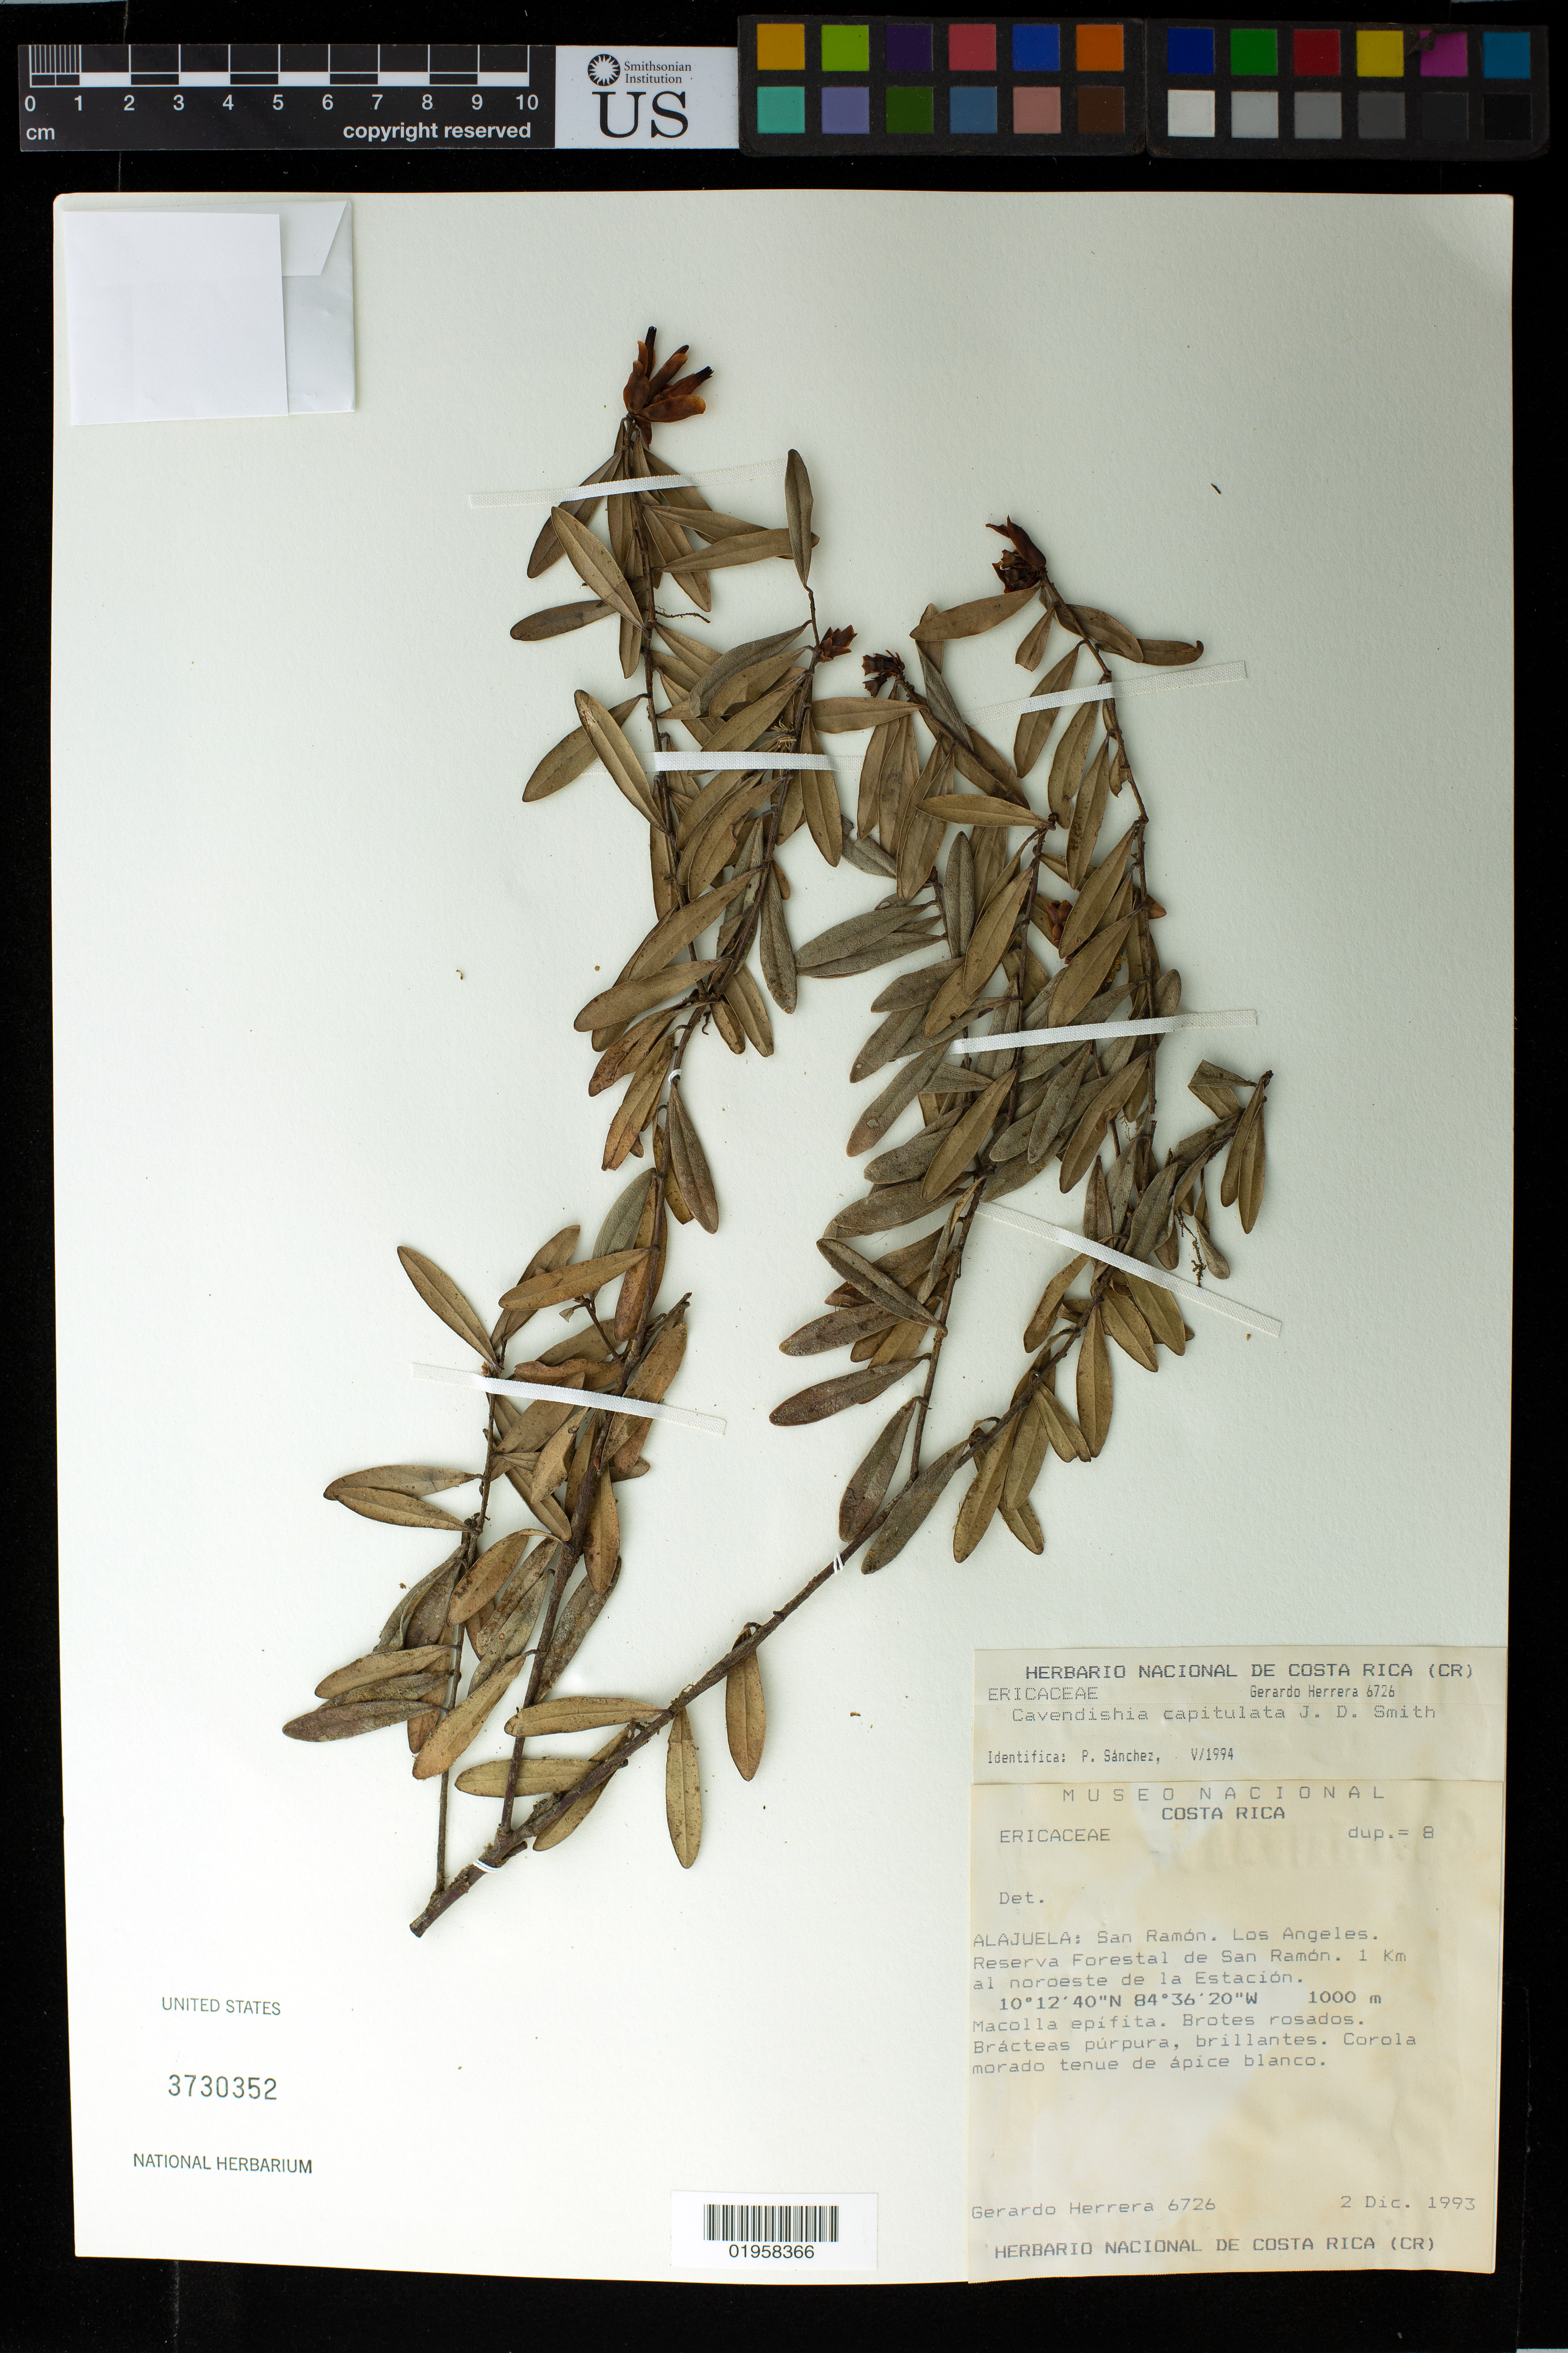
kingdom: Plantae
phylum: Tracheophyta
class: Magnoliopsida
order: Ericales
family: Ericaceae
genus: Cavendishia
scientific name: Cavendishia capitulata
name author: Donn. Sm.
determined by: Sánchez, P.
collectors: G. Herrera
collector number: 6726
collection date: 1993-12-02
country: Costa Rica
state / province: Alajuela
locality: San Ramón. Los Angeles. Reserva Forestal de San Ramón; 1 km al noroeste de la Estación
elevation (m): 1000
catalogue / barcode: US 3730352